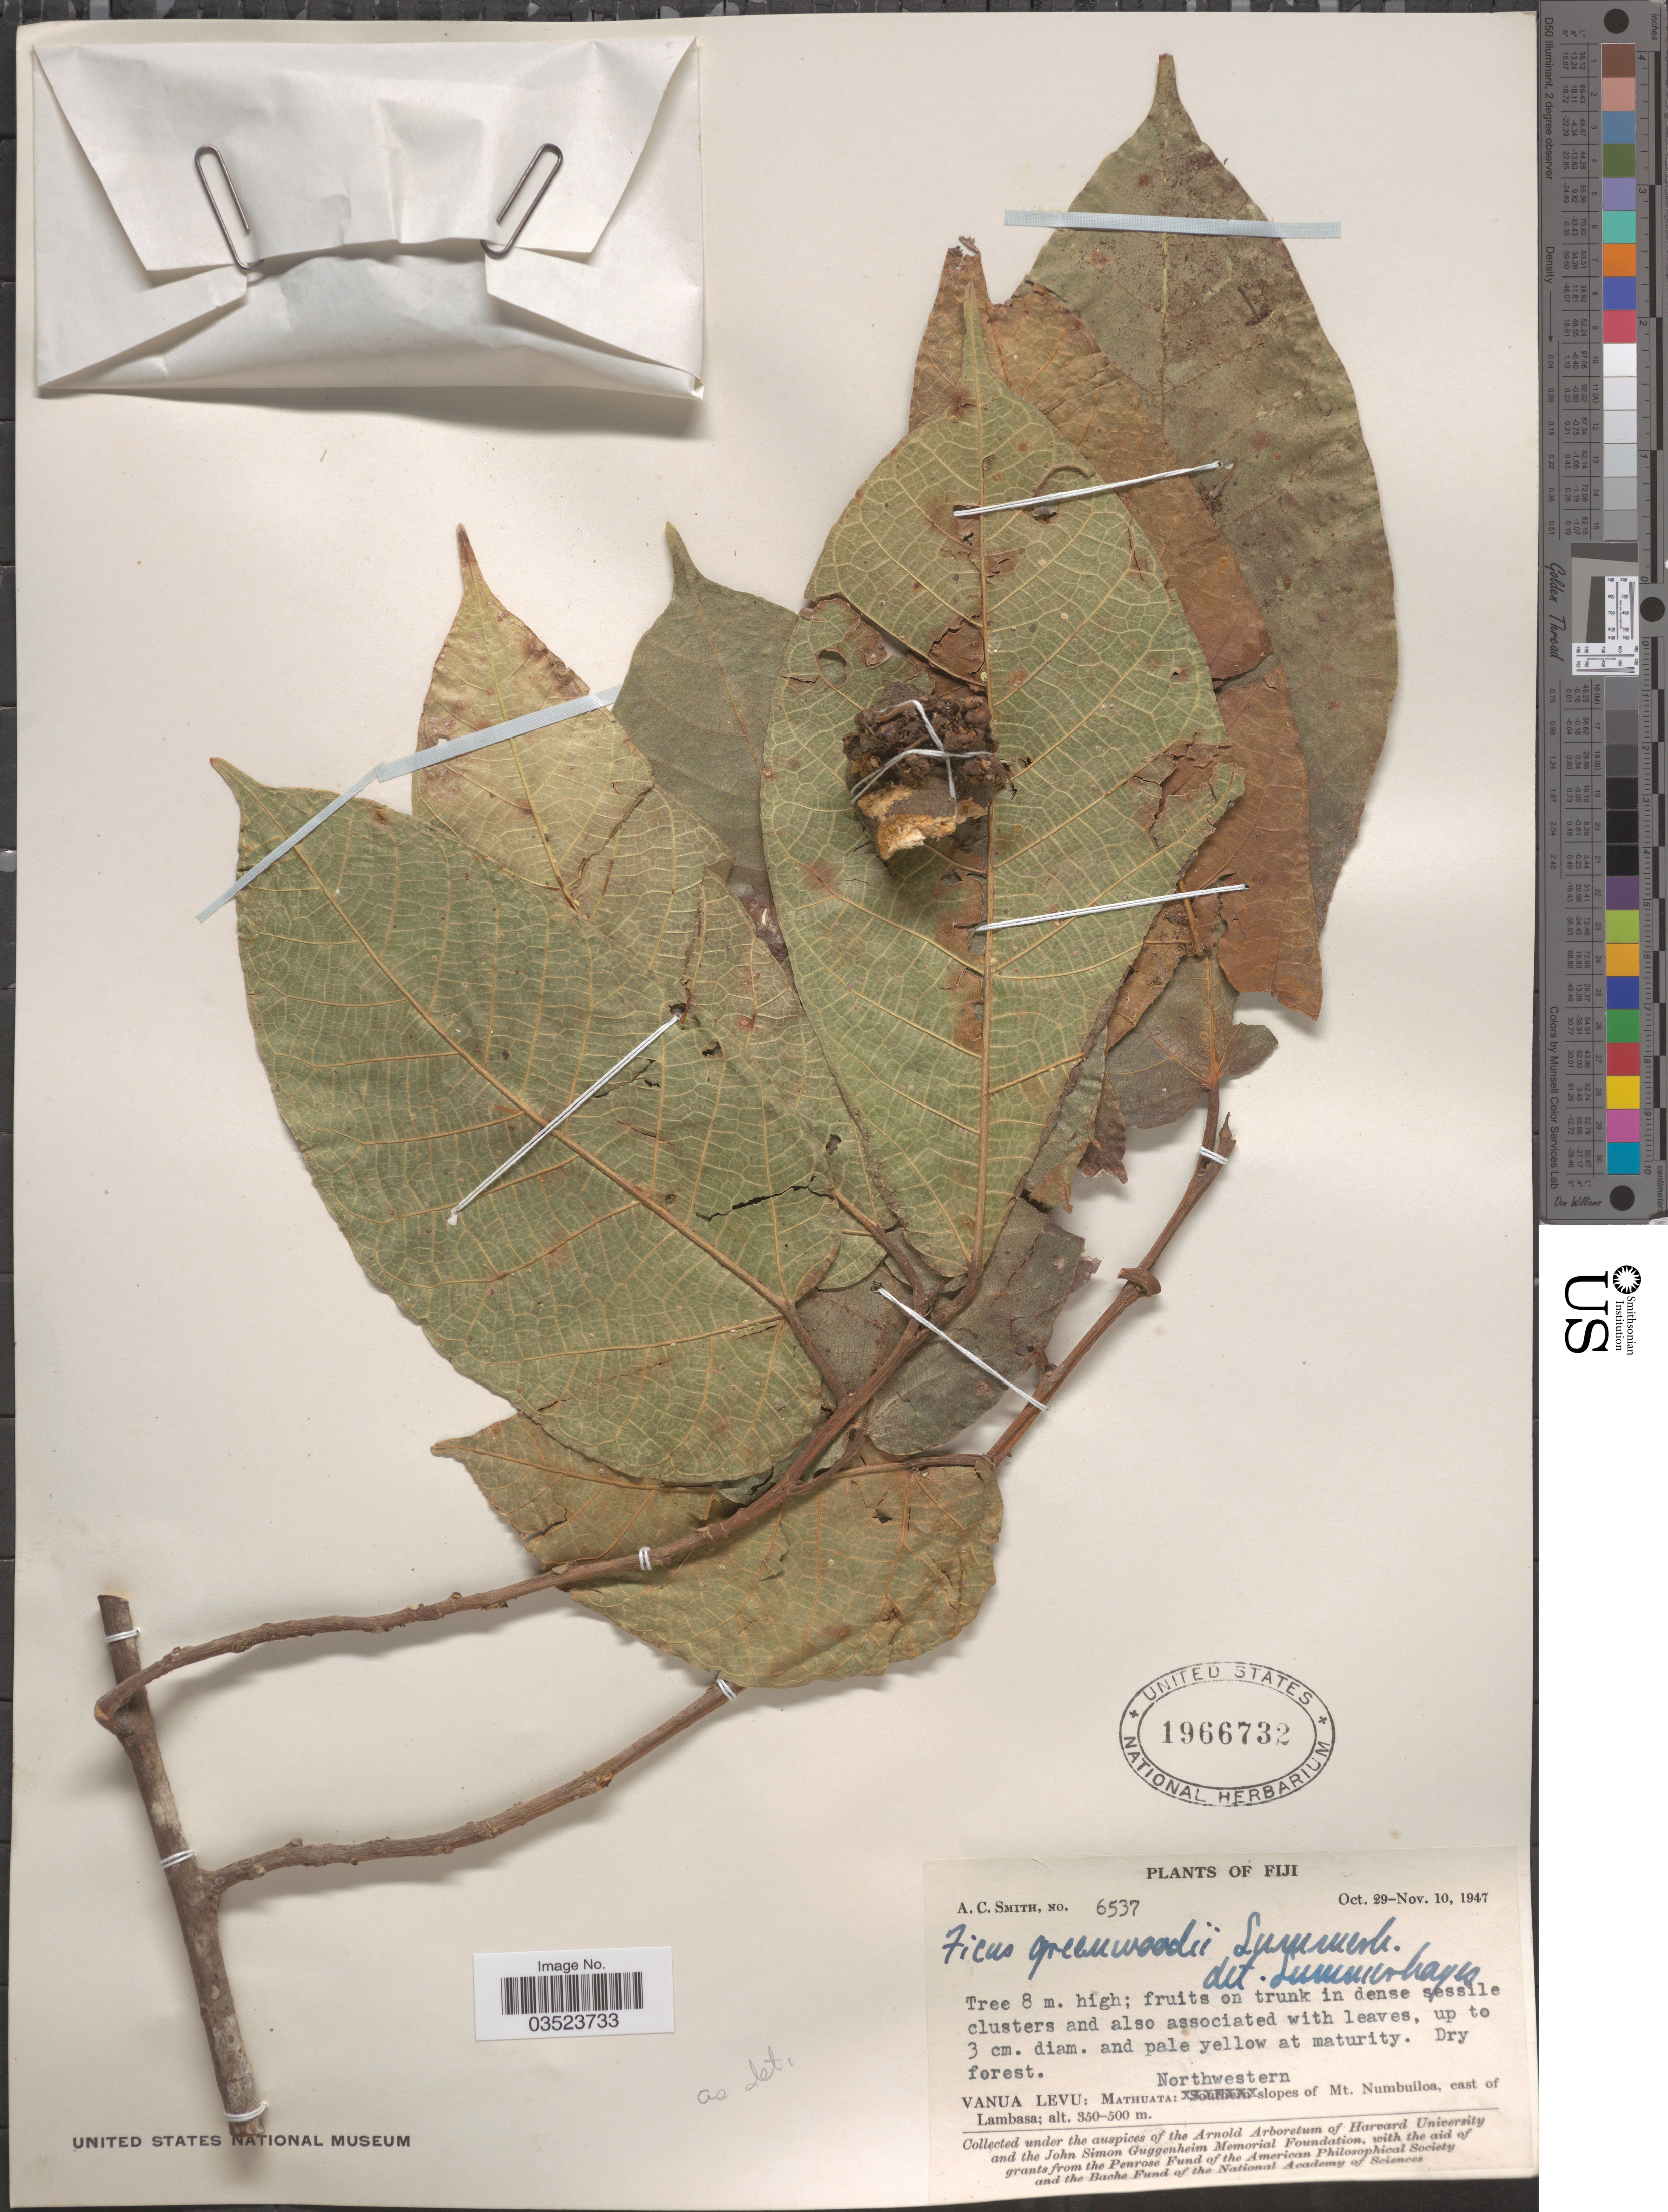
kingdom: Plantae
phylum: Tracheophyta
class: Magnoliopsida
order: Rosales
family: Moraceae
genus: Ficus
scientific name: Ficus greenwoodii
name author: Summerh.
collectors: A. C. Smith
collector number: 6537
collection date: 1947-10-29/1947-11-10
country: Fiji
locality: Vanua Levu: Mathuata: Northwestern slopes of Mt. Numbuiloa, east of Lambasa.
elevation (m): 350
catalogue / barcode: US 1966732